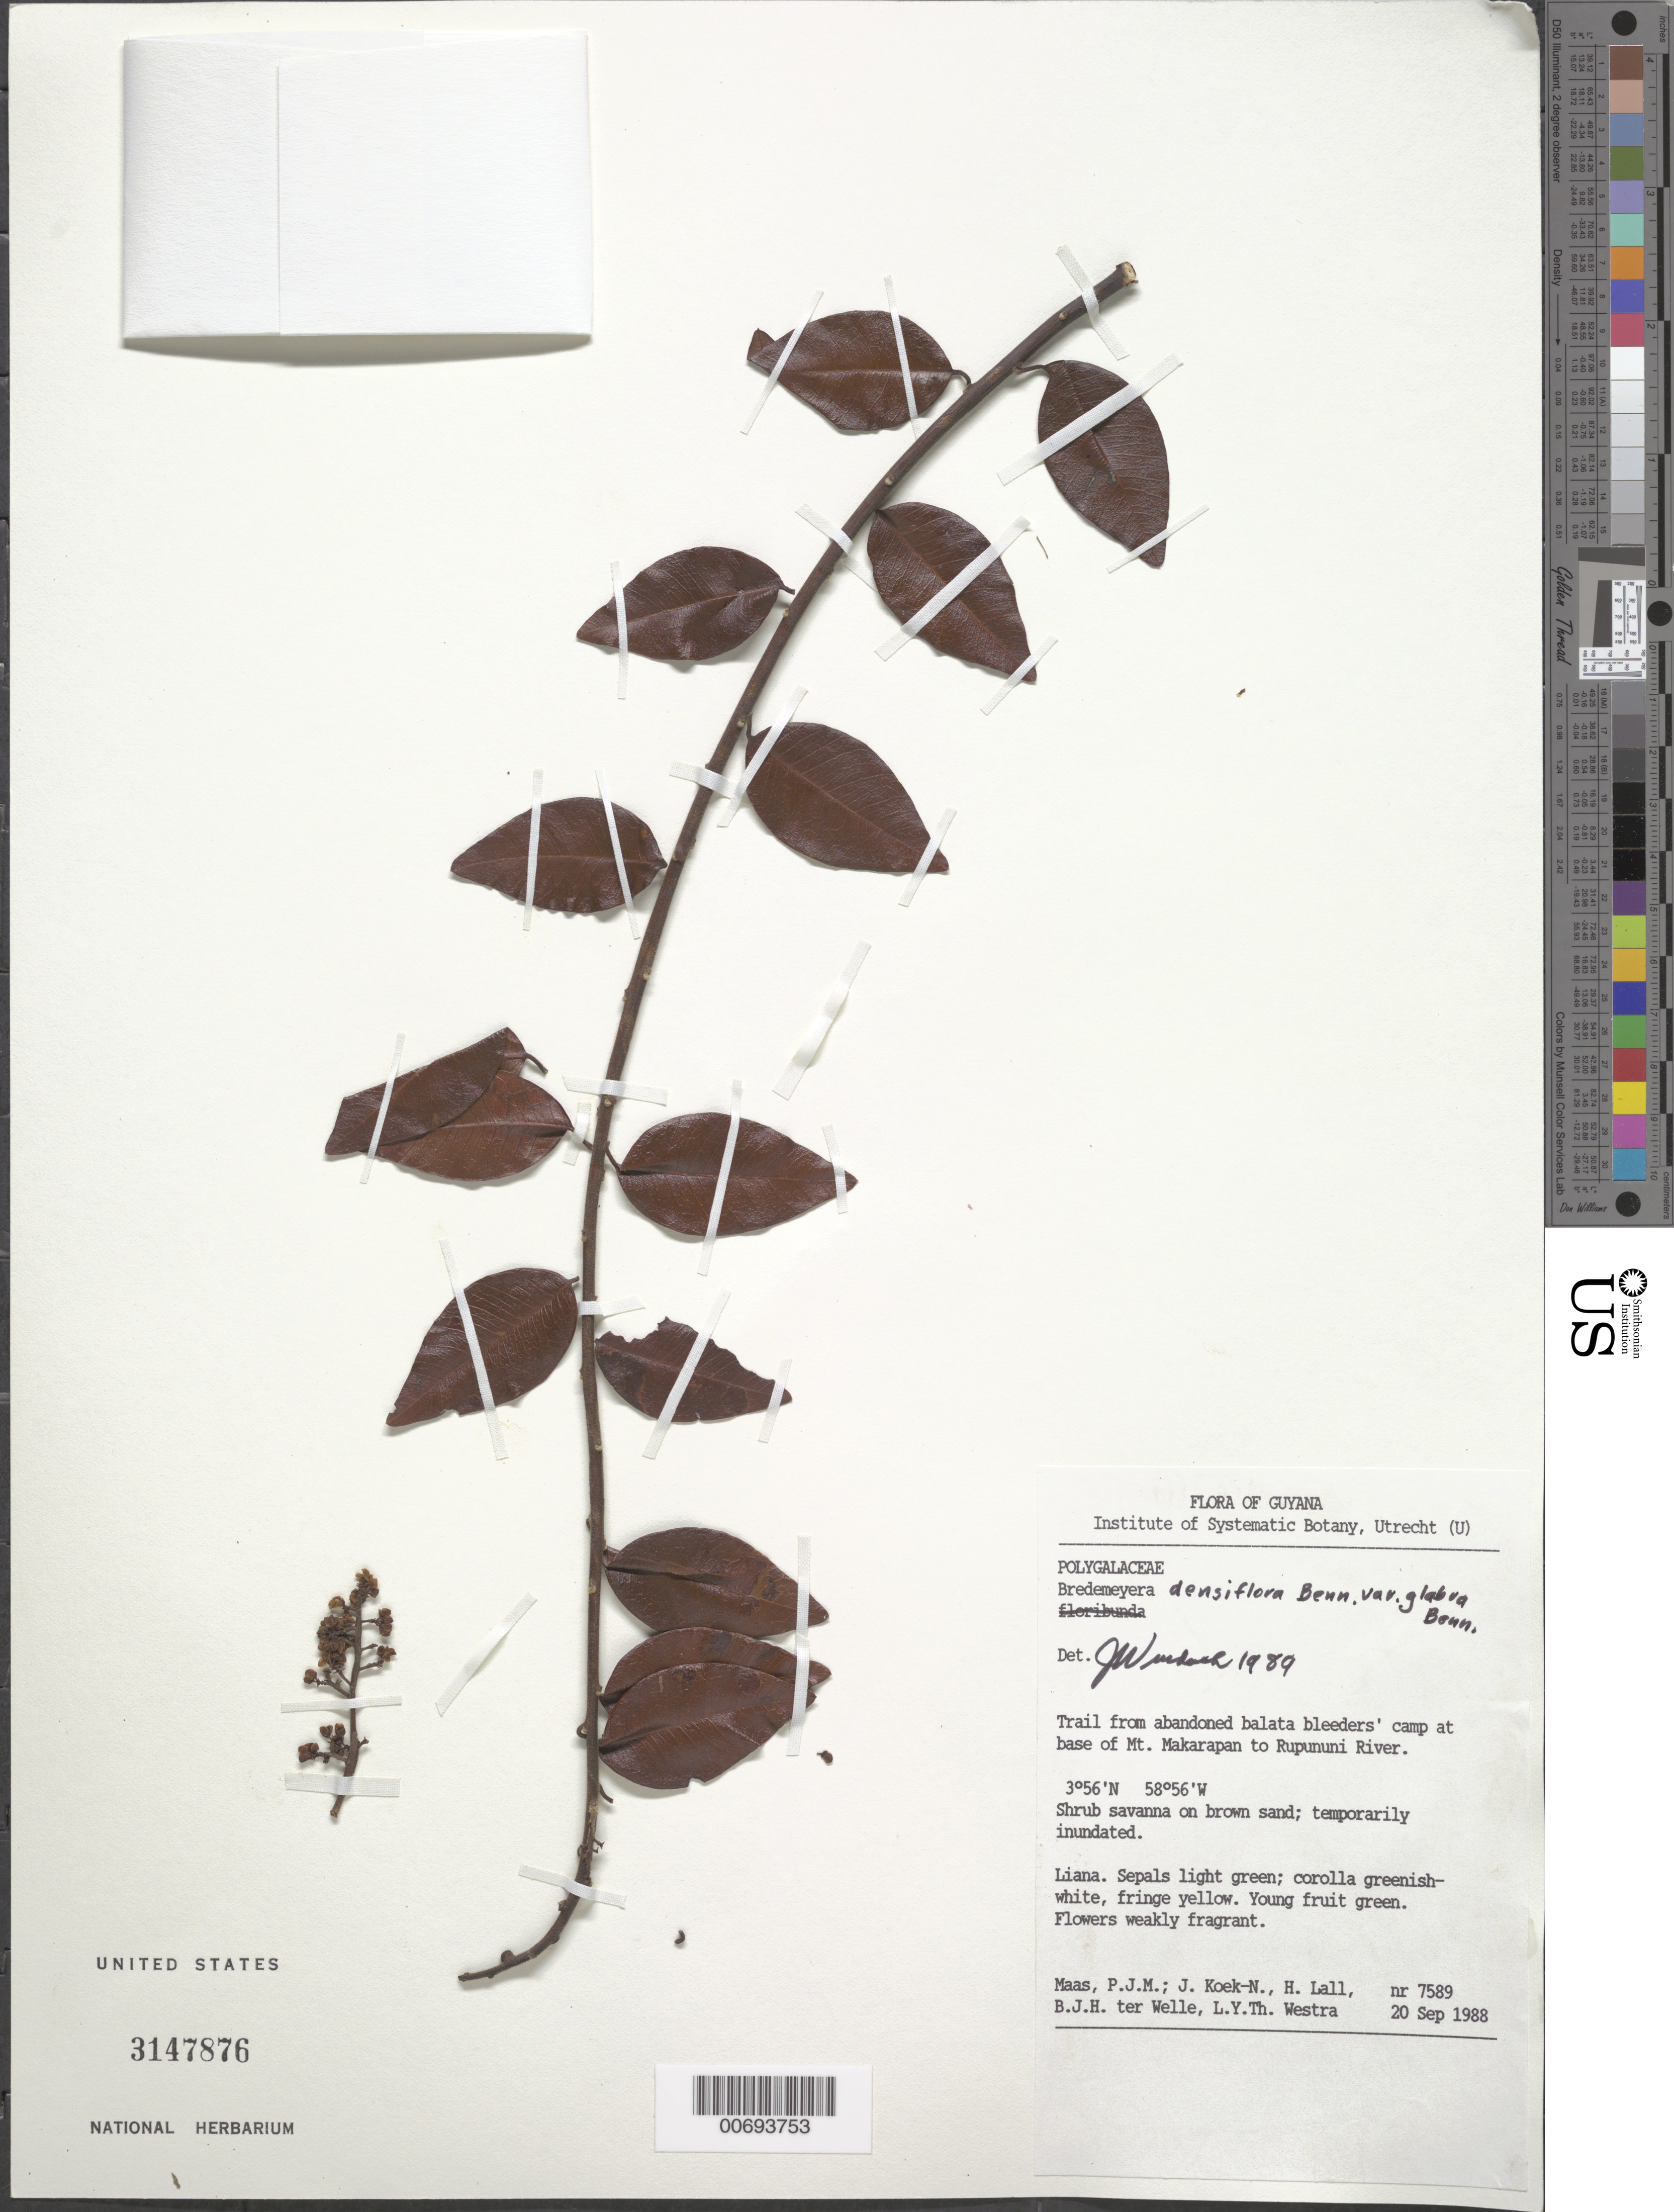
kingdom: Plantae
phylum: Tracheophyta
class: Magnoliopsida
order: Fabales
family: Polygalaceae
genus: Bredemeyera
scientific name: Bredemeyera densiflora var. glabra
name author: A.W. Benn.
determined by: Wurdack, Kenneth J., (US), Smithsonian Institution - National Museum of Natural History (UNITED STATES)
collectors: P. Maas, J. Koek-Noorman, H. Lall, B. Welle & L. Y. T. Westra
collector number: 7589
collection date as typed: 20-Sep-88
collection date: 1988-09-20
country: Guyana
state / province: U. Takutu-U. Essequibo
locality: Mt. Makarapan, trail from abandoned balata bleeder camp to Rupununi R.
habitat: Shrub savann on brown sand, temporarily inundated.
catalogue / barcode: US 3147876